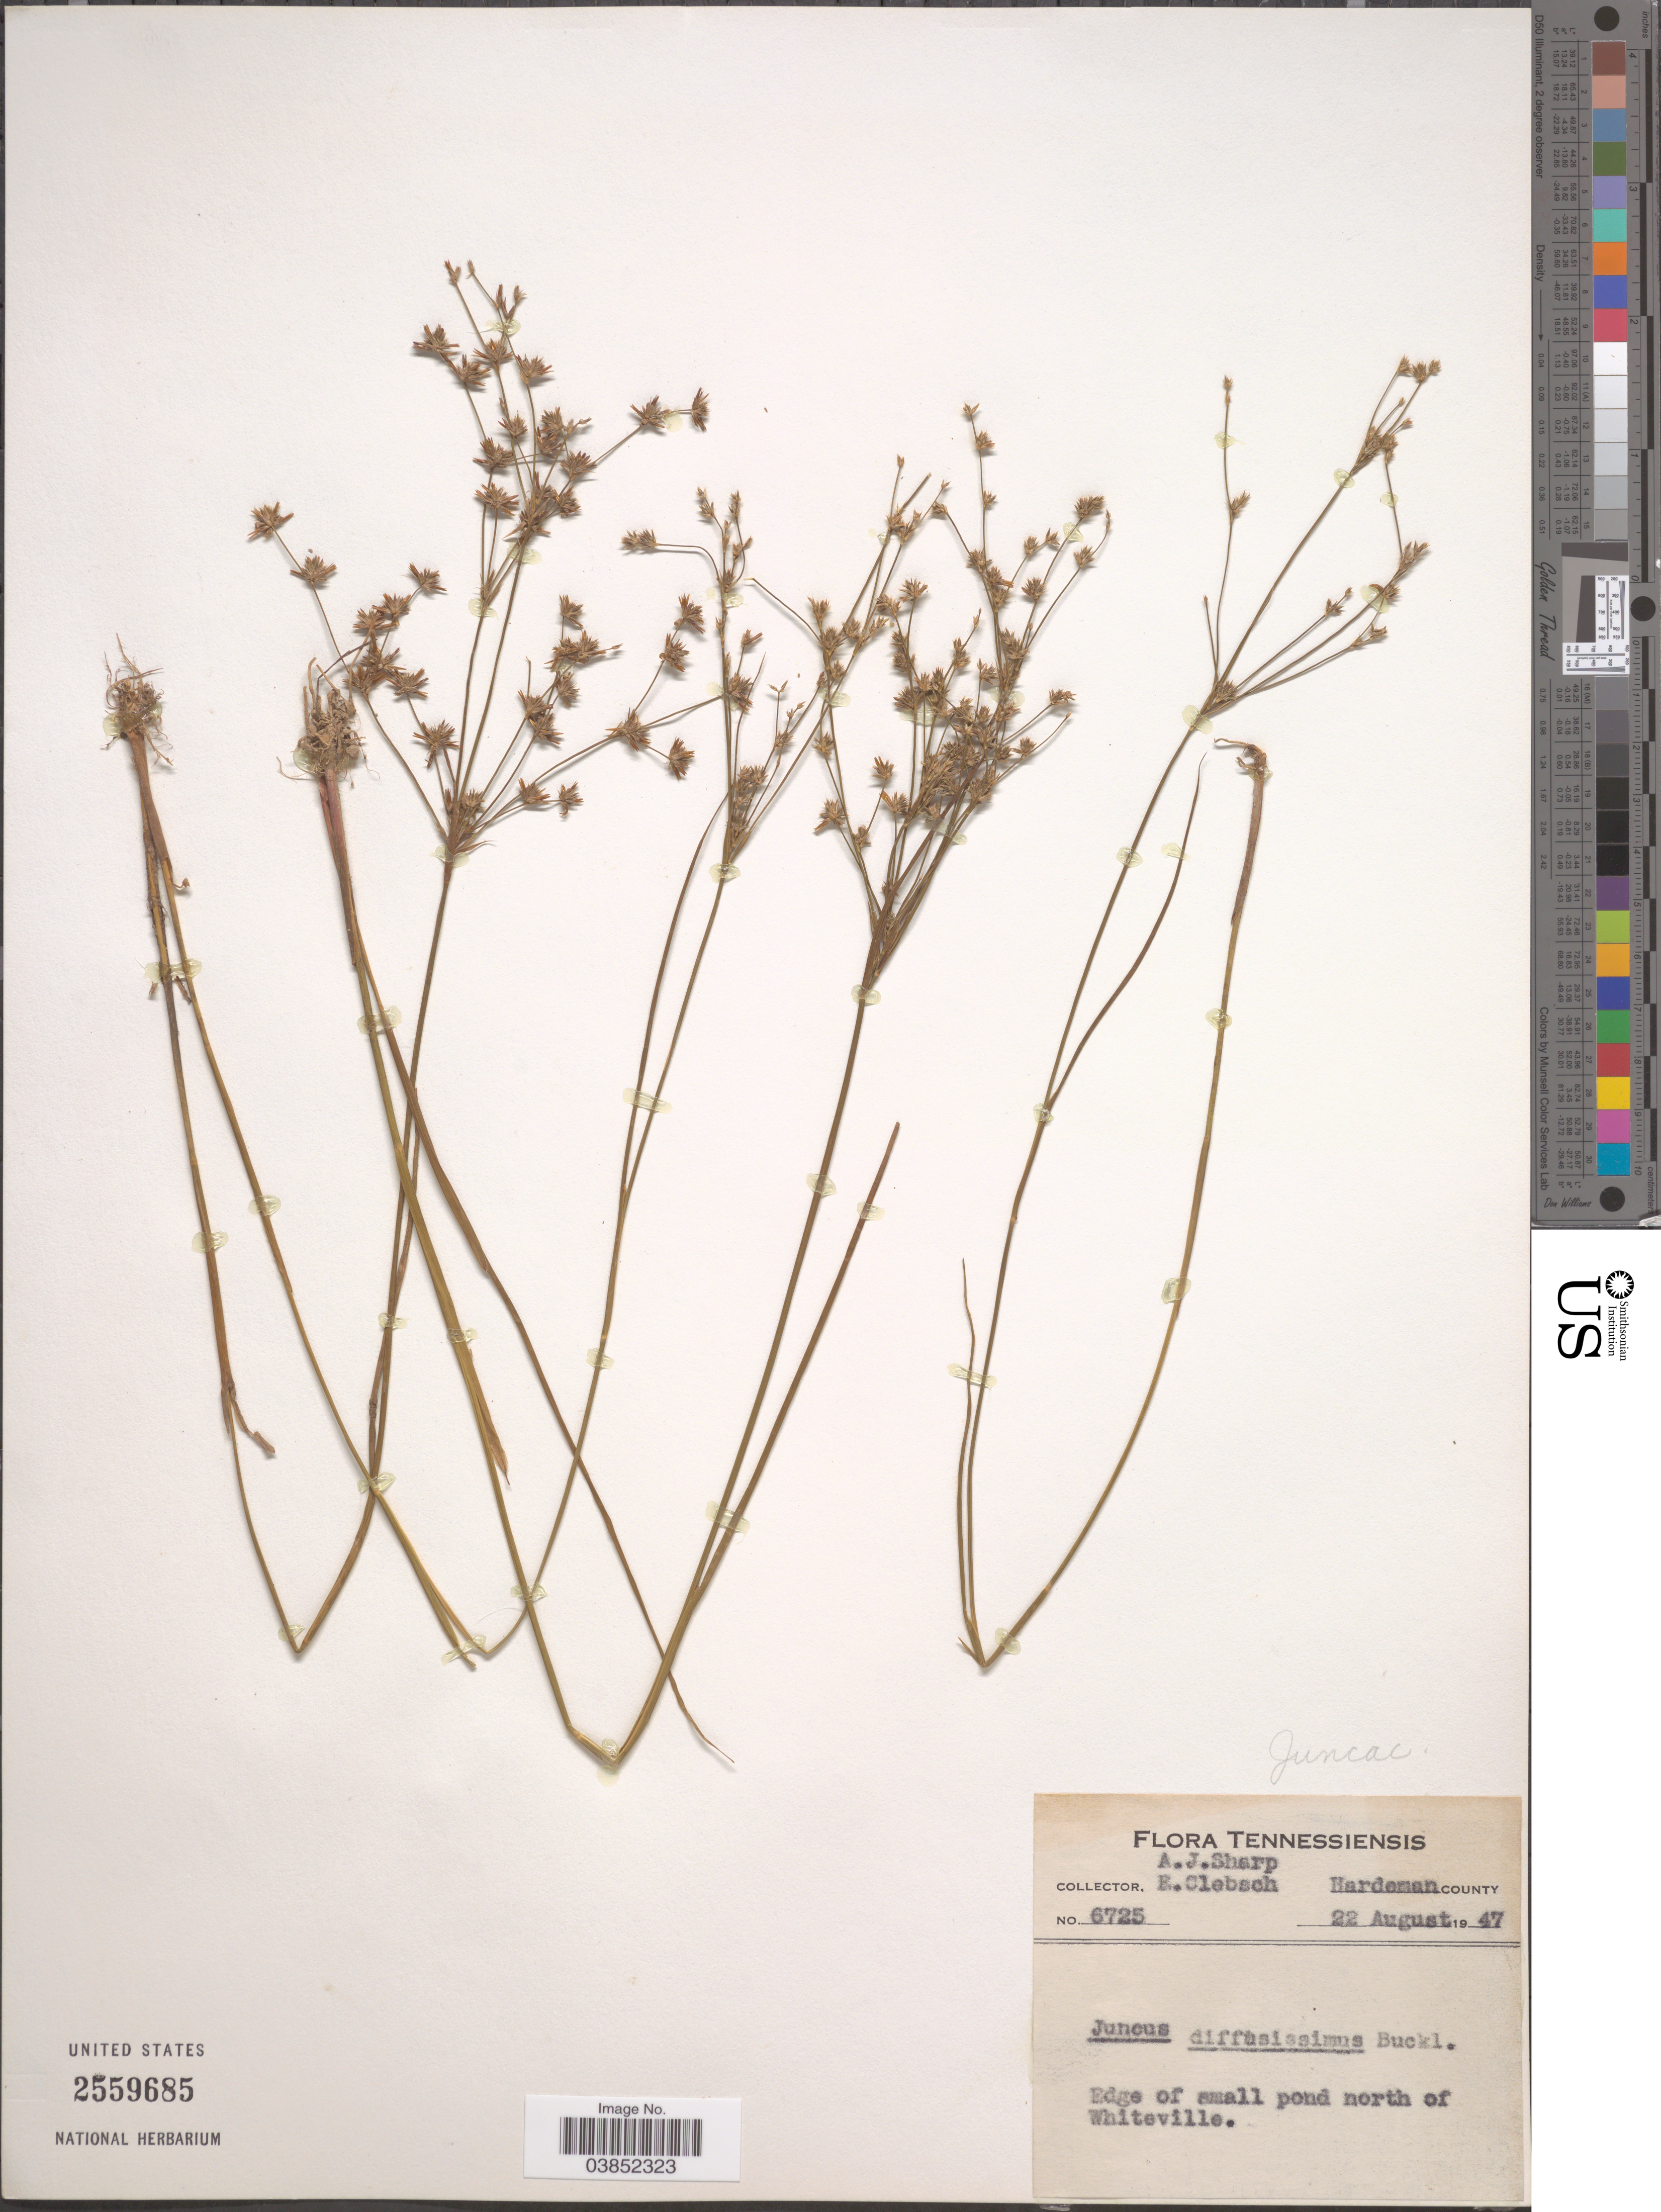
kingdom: Plantae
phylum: Tracheophyta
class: Liliopsida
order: Poales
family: Juncaceae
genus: Juncus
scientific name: Juncus diffusissimus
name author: Buckley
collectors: A. J. Sharp & E. Clebsch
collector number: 6725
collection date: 1947-08-22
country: United States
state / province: Tennessee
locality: Hardeman county. Edge of small pond north of Whiteville.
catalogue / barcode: US 2559685